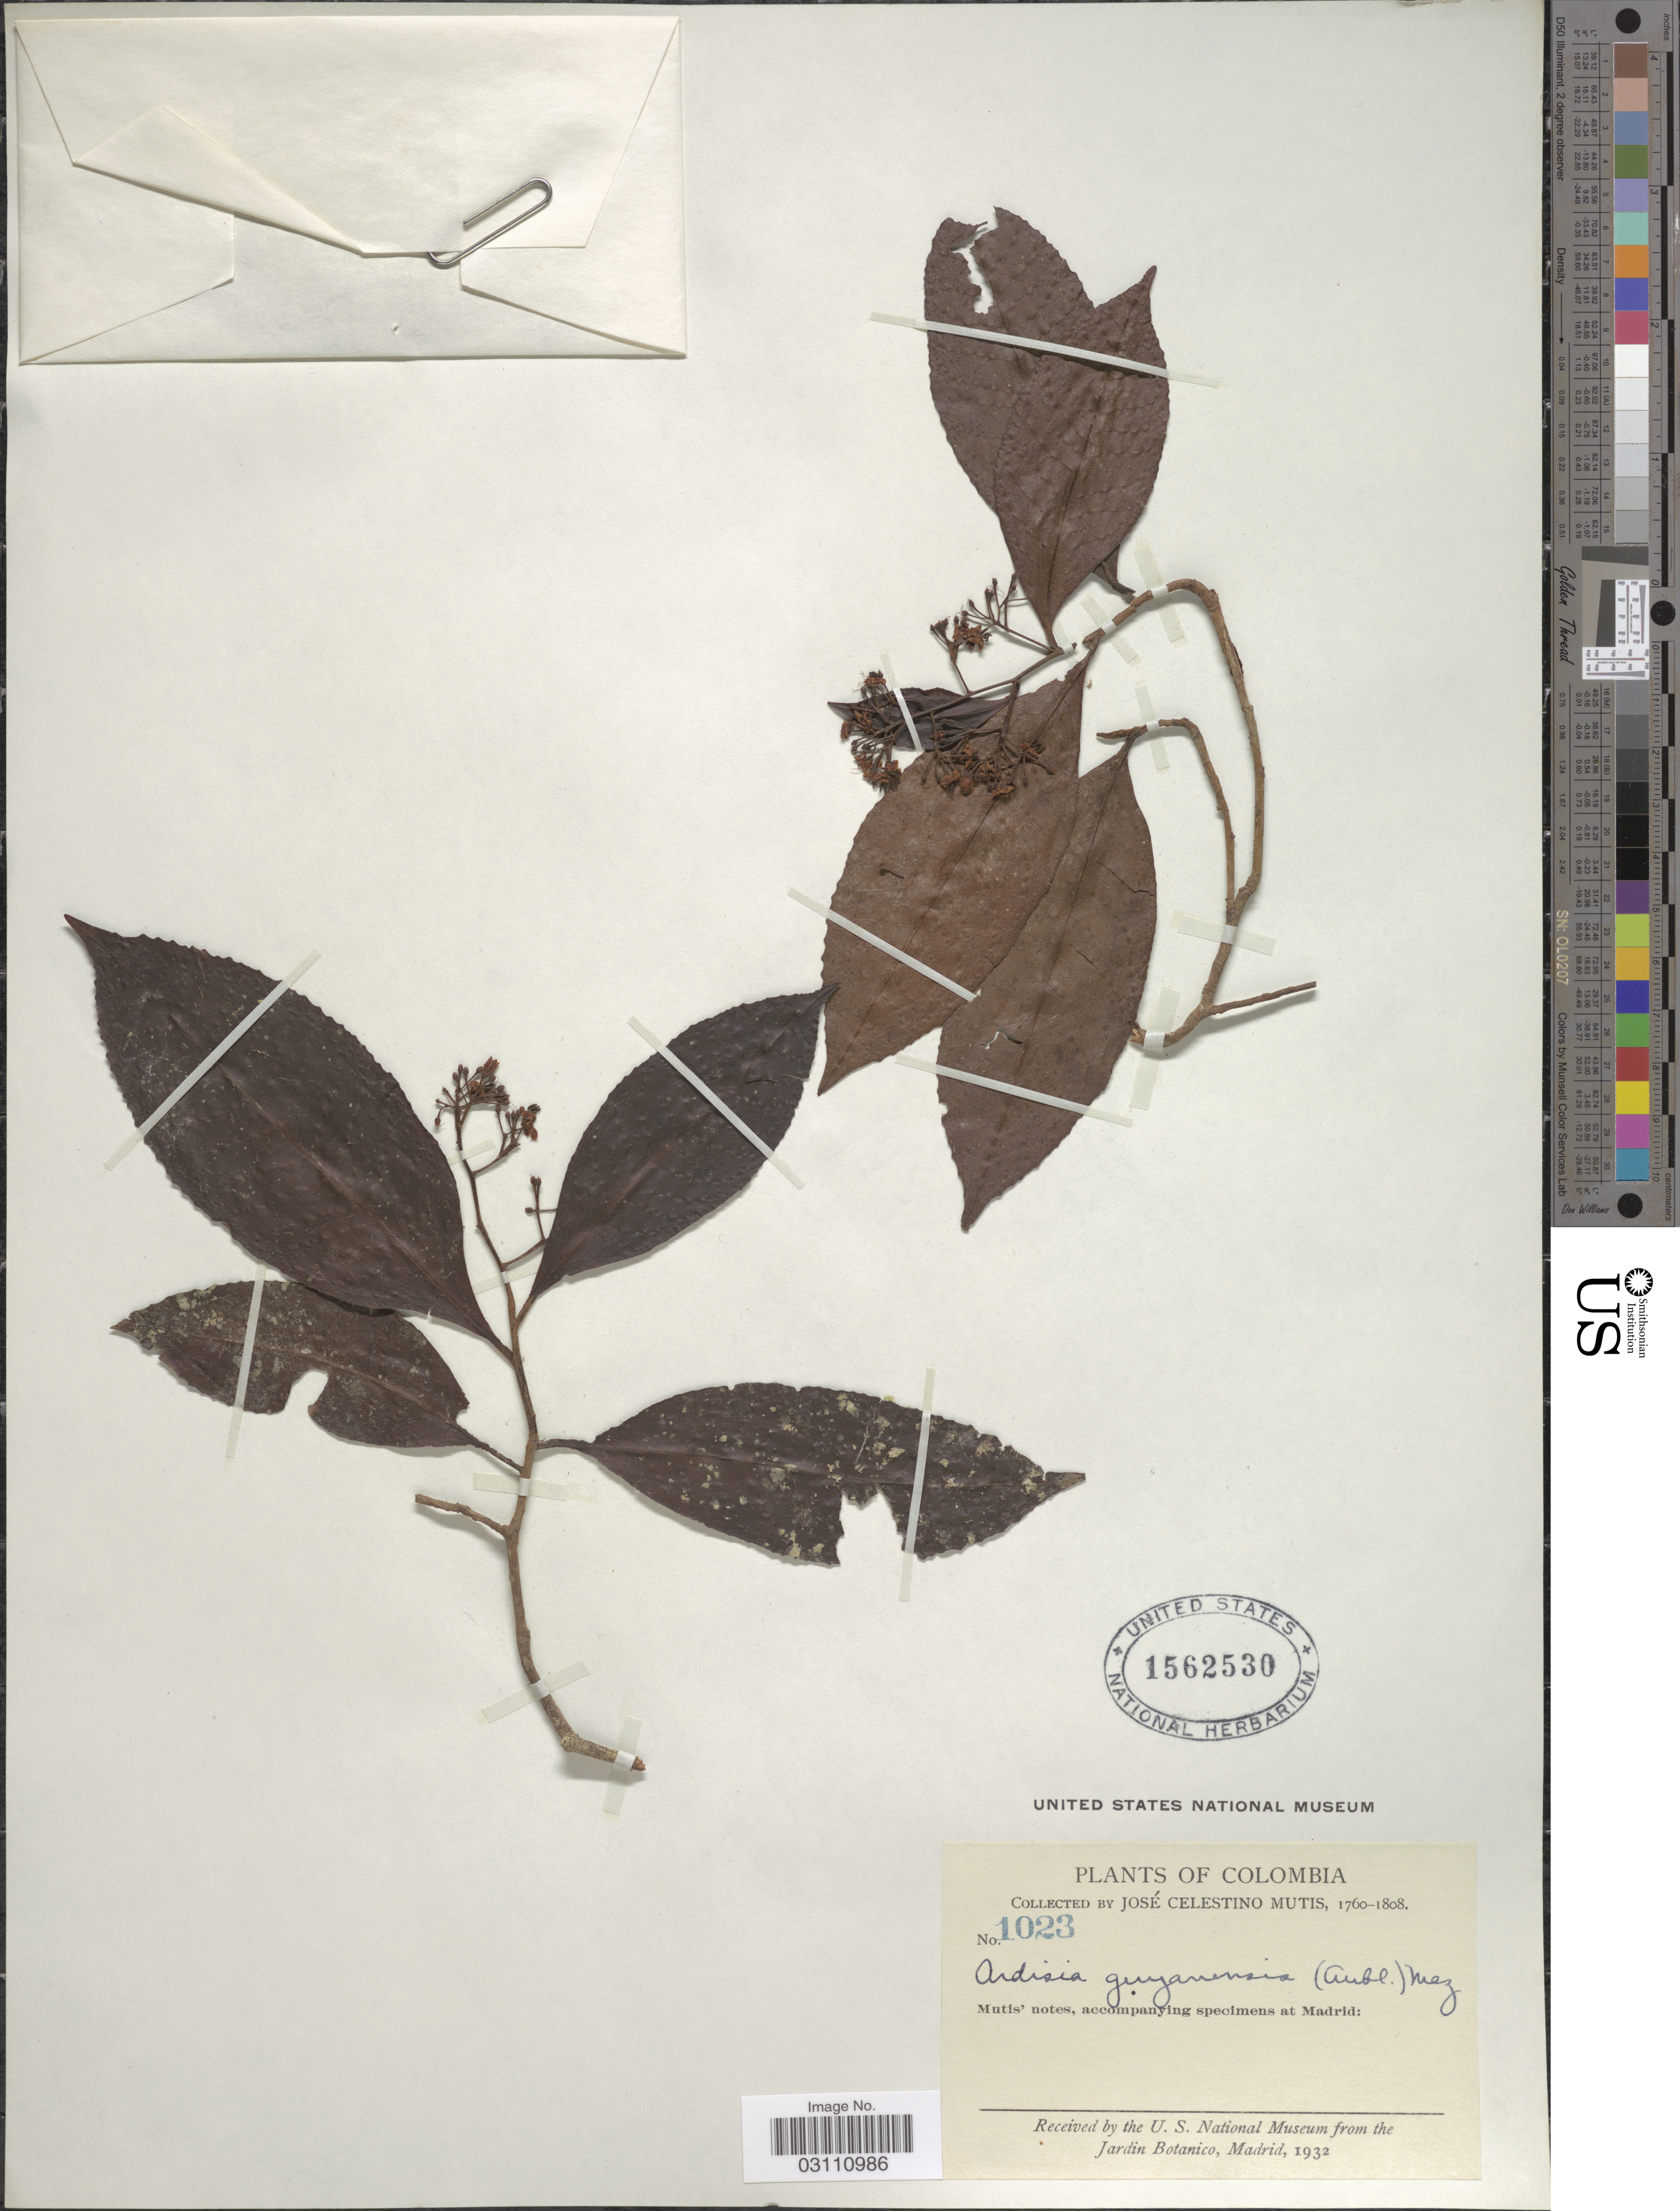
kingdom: Plantae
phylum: Tracheophyta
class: Magnoliopsida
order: Ericales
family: Primulaceae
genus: Ardisia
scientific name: Ardisia guianensis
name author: (Aubl.) Mez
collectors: J. C. B. Mutis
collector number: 1023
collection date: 1760/1808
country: Colombia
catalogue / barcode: US 1562530